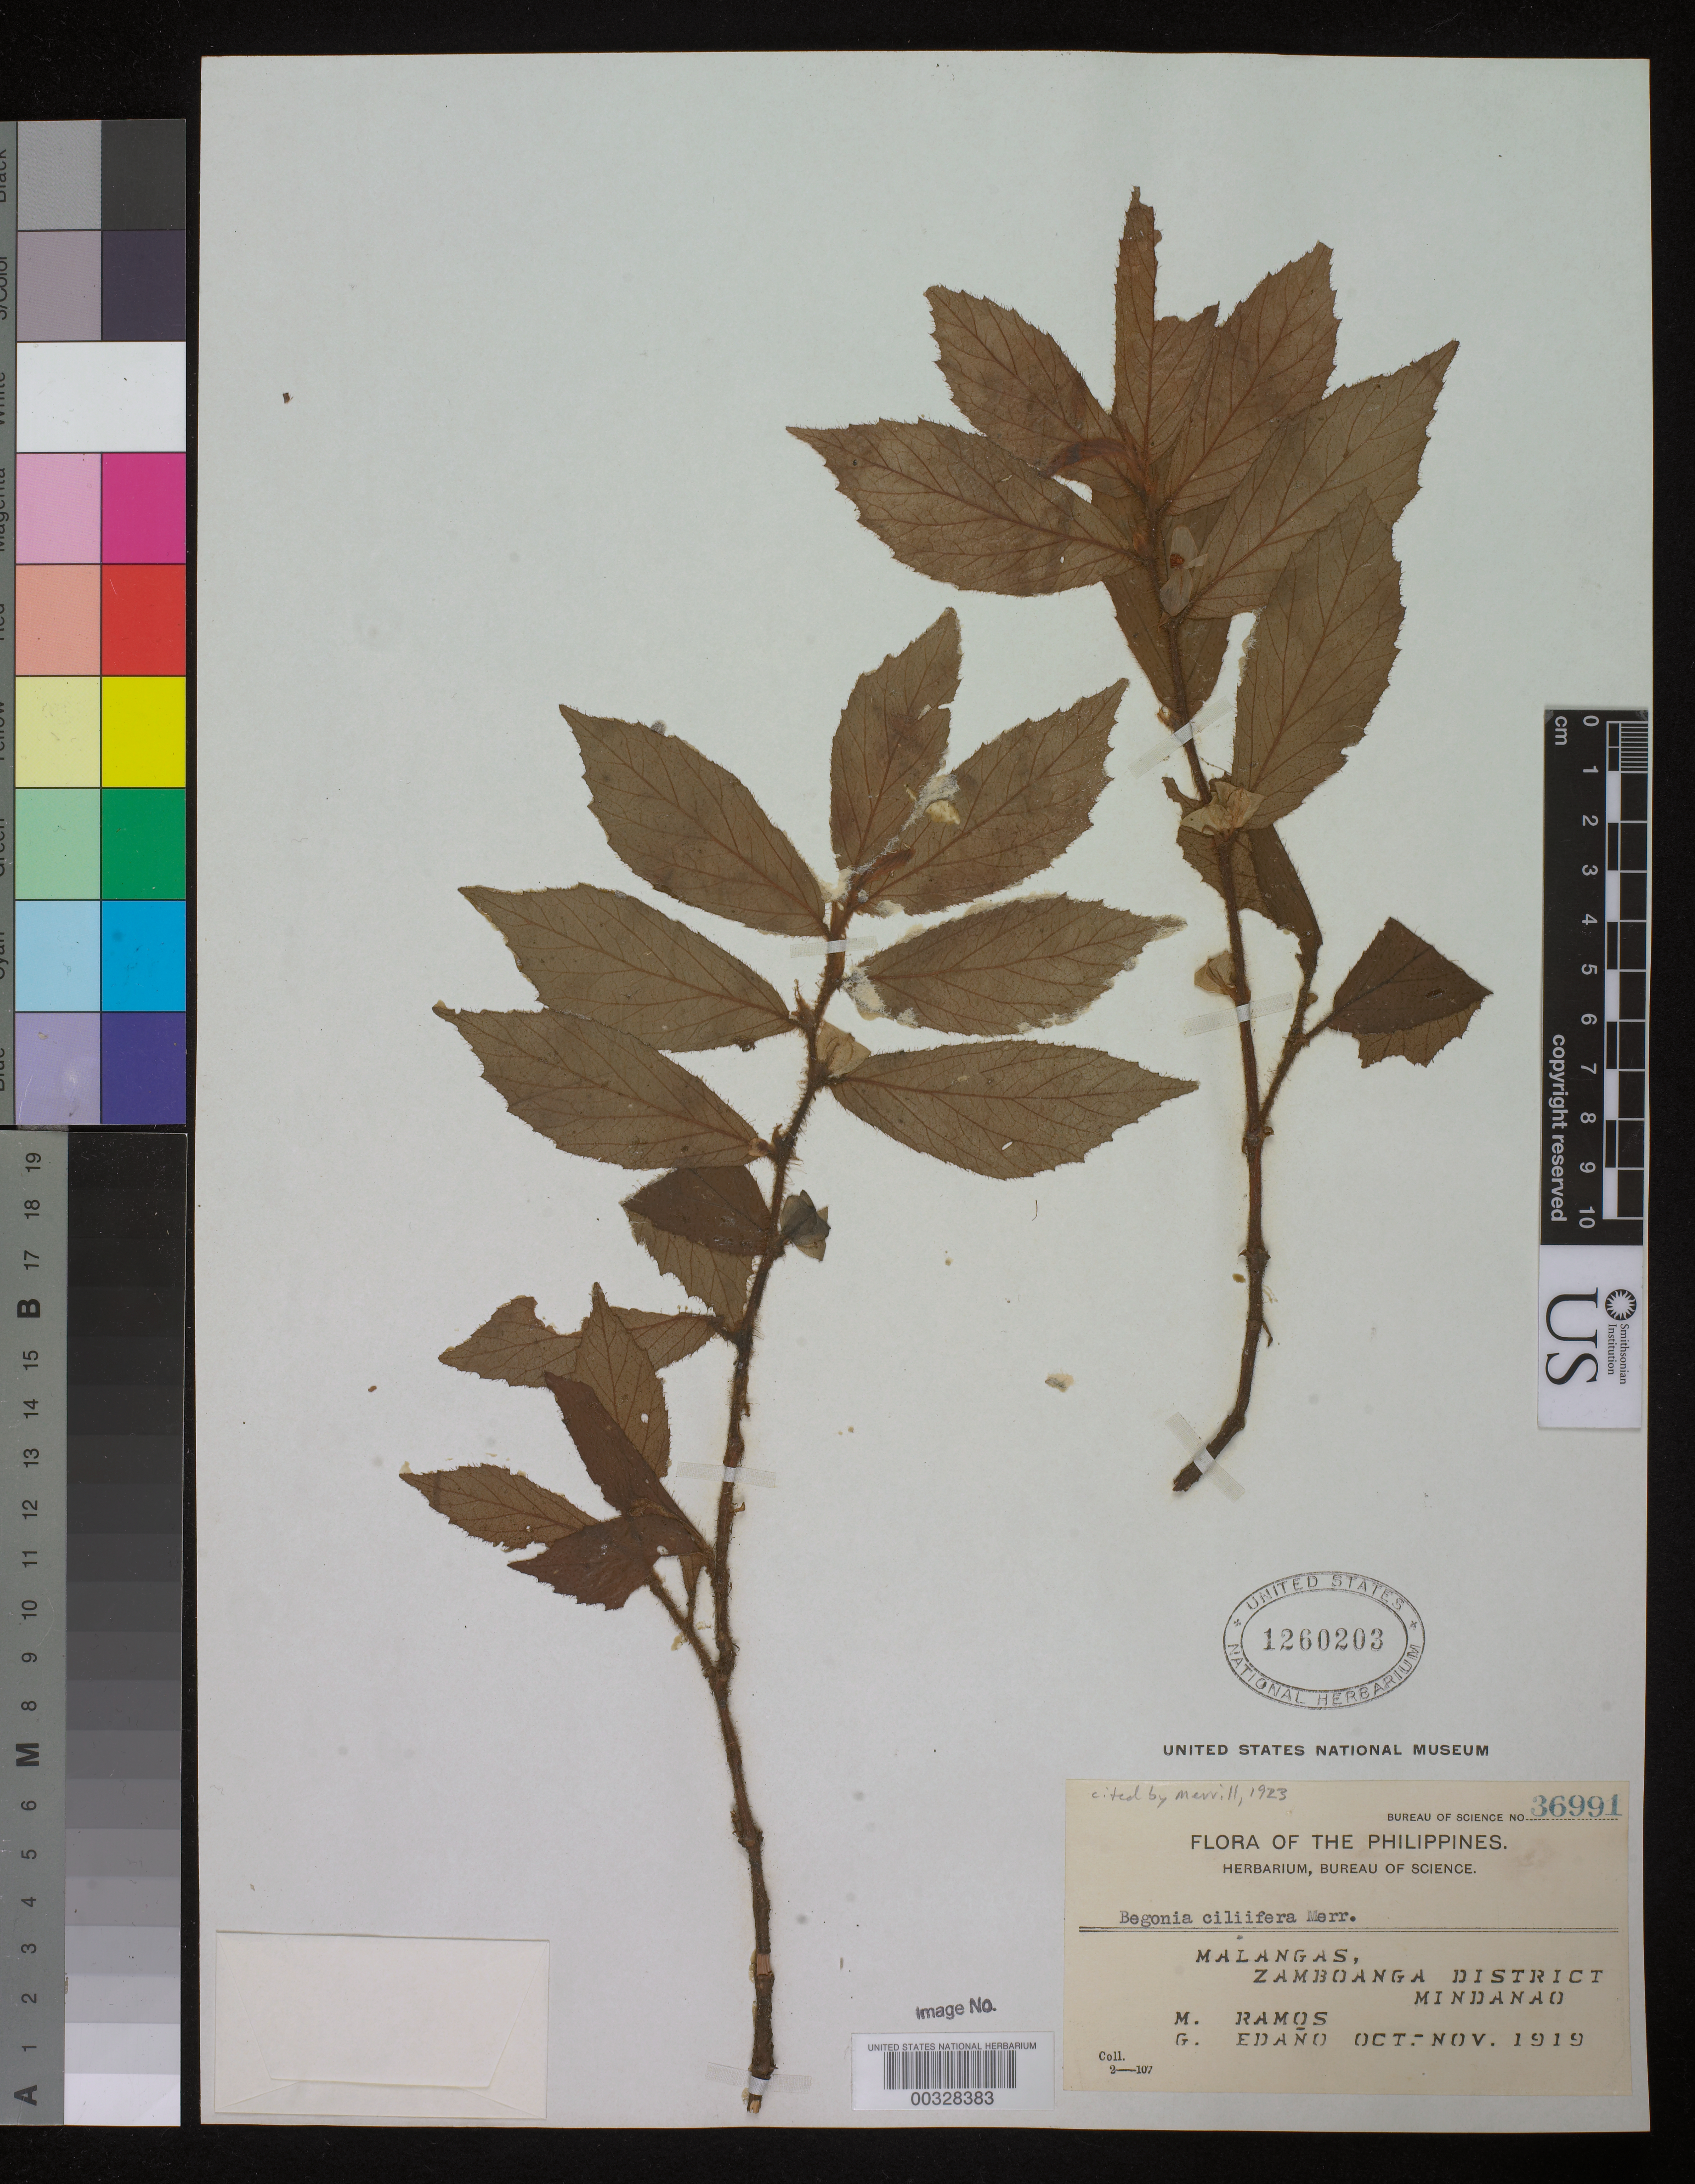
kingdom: Plantae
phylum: Tracheophyta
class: Magnoliopsida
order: Cucurbitales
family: Begoniaceae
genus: Begonia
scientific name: Begonia ciliifera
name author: Merr.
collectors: M. Ramos & G. E. Edaño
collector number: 36991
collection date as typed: Oct 1919 to -- Nov 1919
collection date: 1919-10/1919-11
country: Philippines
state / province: Zamboanga Peninsula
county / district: Zamboanga del Norte / Zamboanga del Sur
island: Mindanao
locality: Malangas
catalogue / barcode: US 1260203